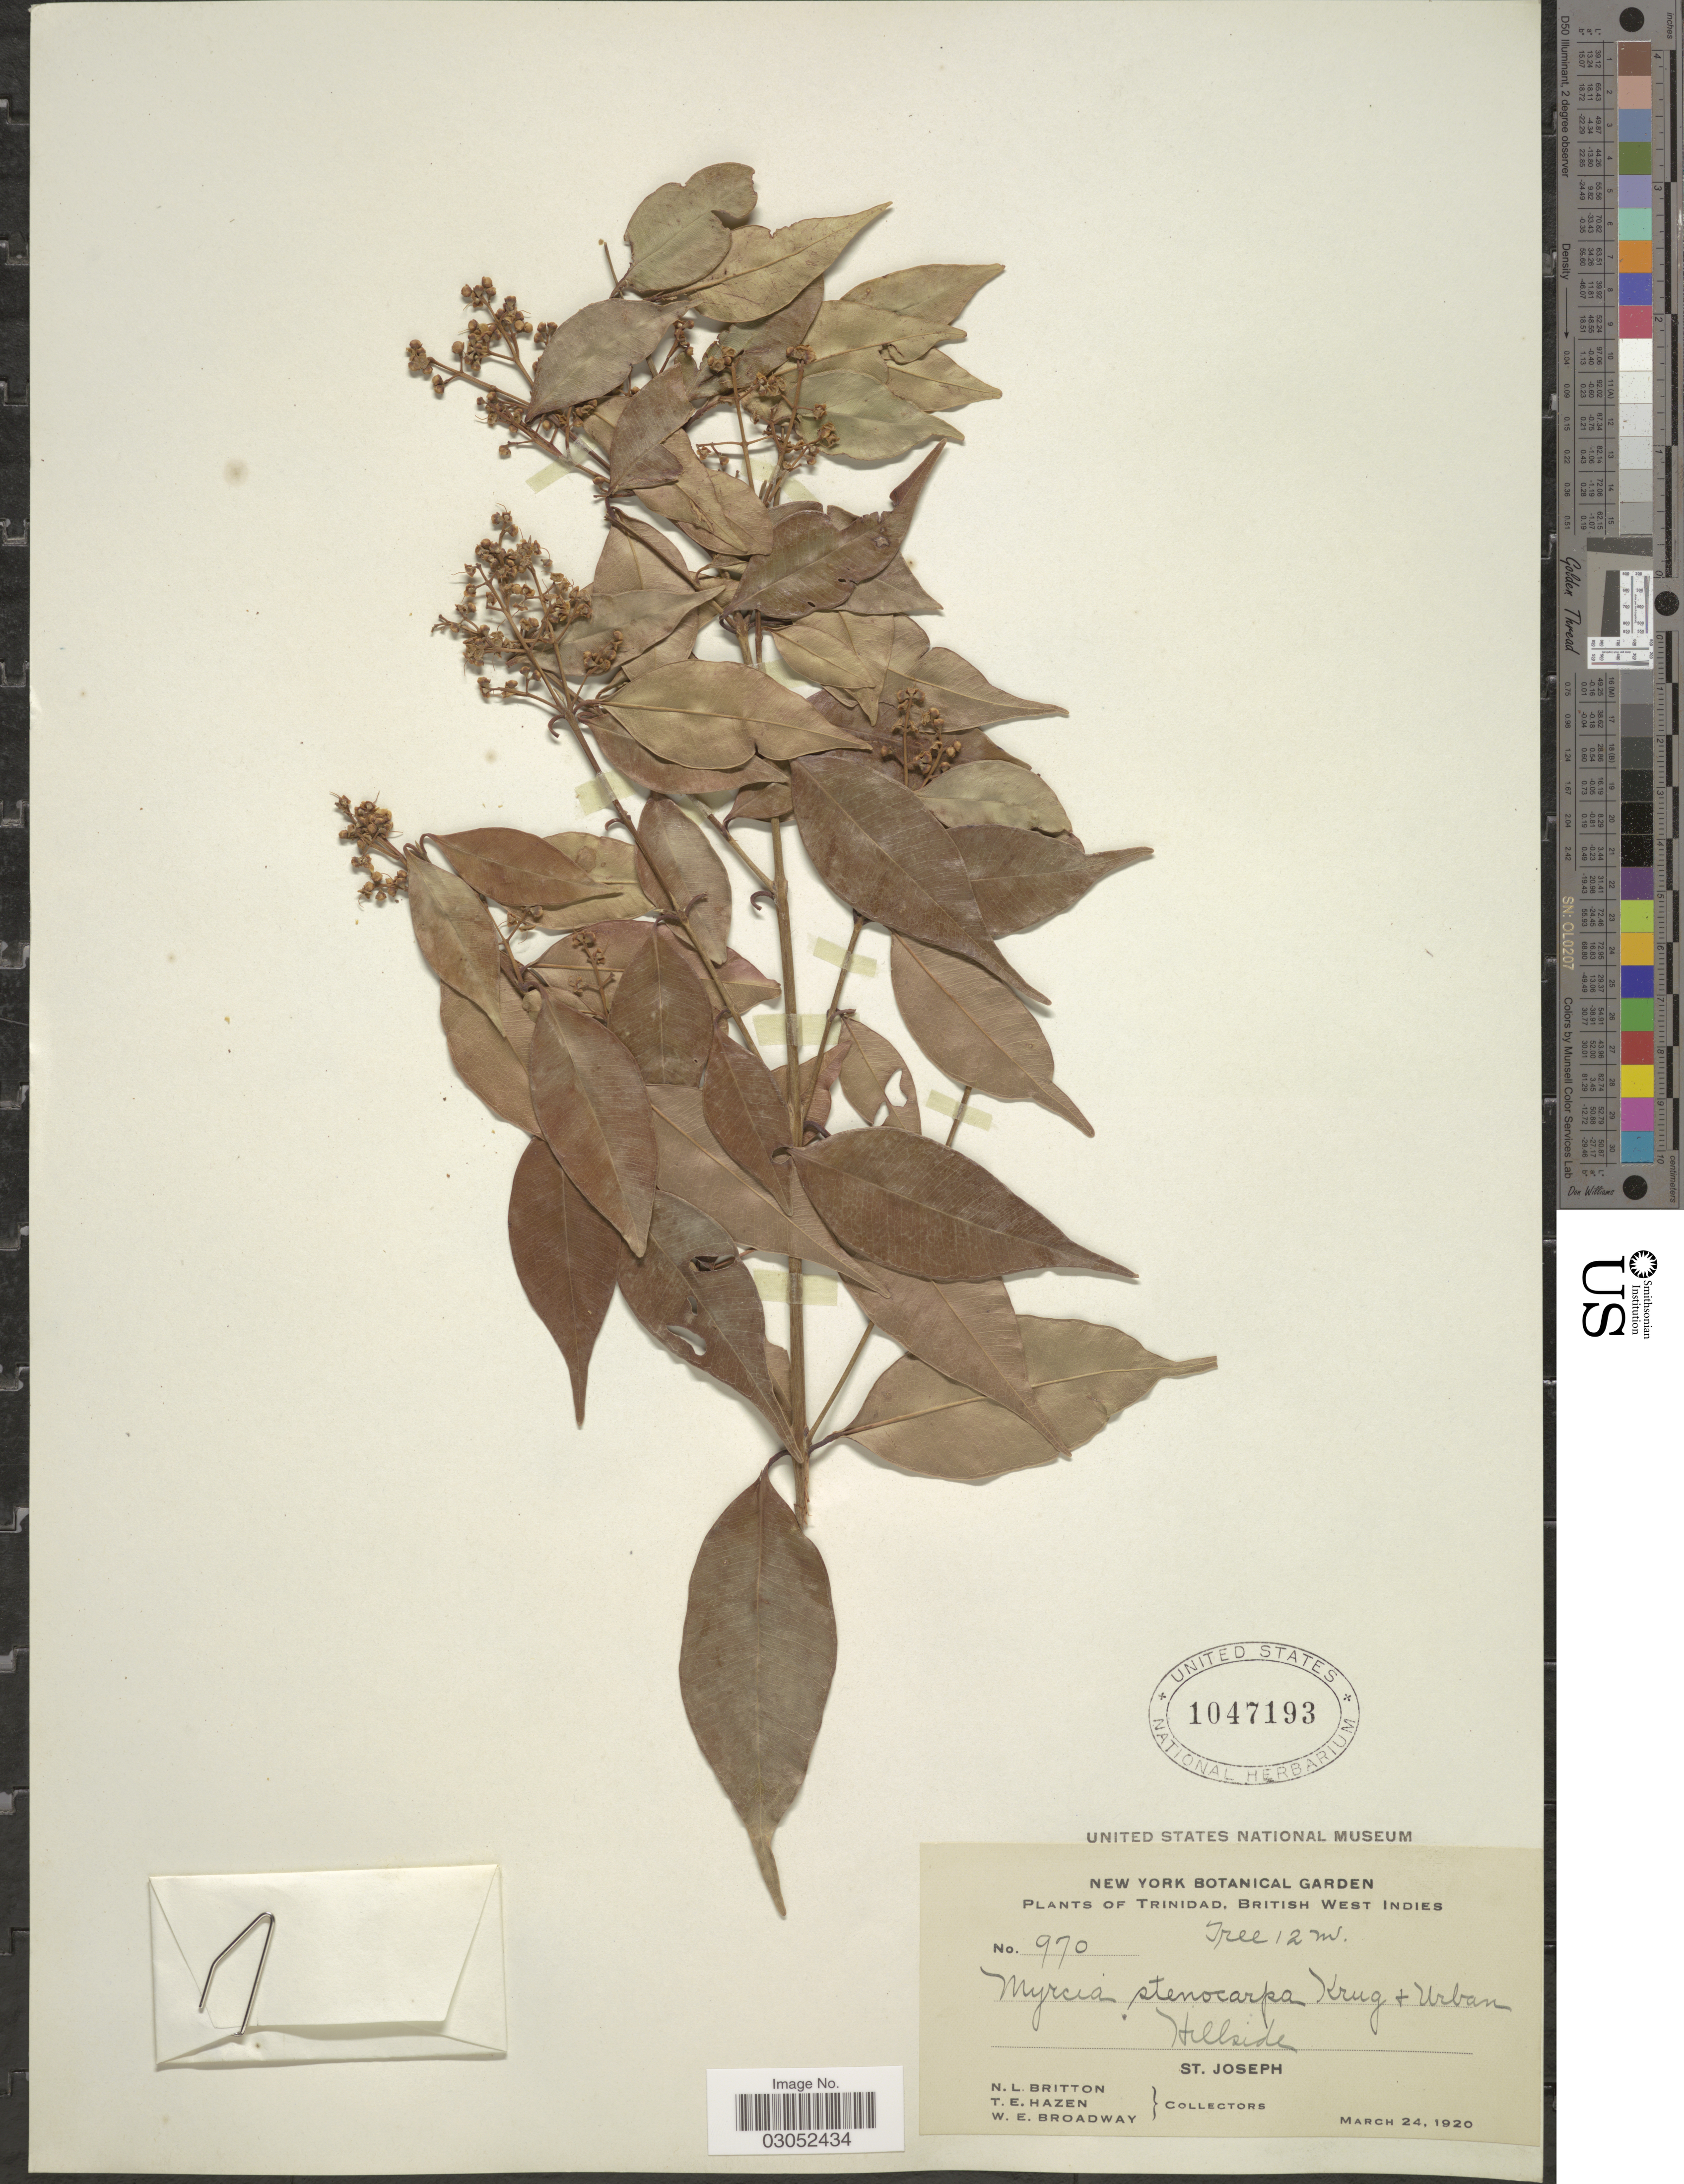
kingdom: Plantae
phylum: Tracheophyta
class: Magnoliopsida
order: Myrtales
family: Myrtaceae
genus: Myrcia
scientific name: Myrcia stenocarpa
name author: Krug & Urb.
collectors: N. Britton, T. E. Hazen & W. E. Broadway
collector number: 970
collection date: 1920-03-24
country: Trinidad and Tobago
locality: Trinidad, British West Indies. St. Joseph.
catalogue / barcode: US 1047193